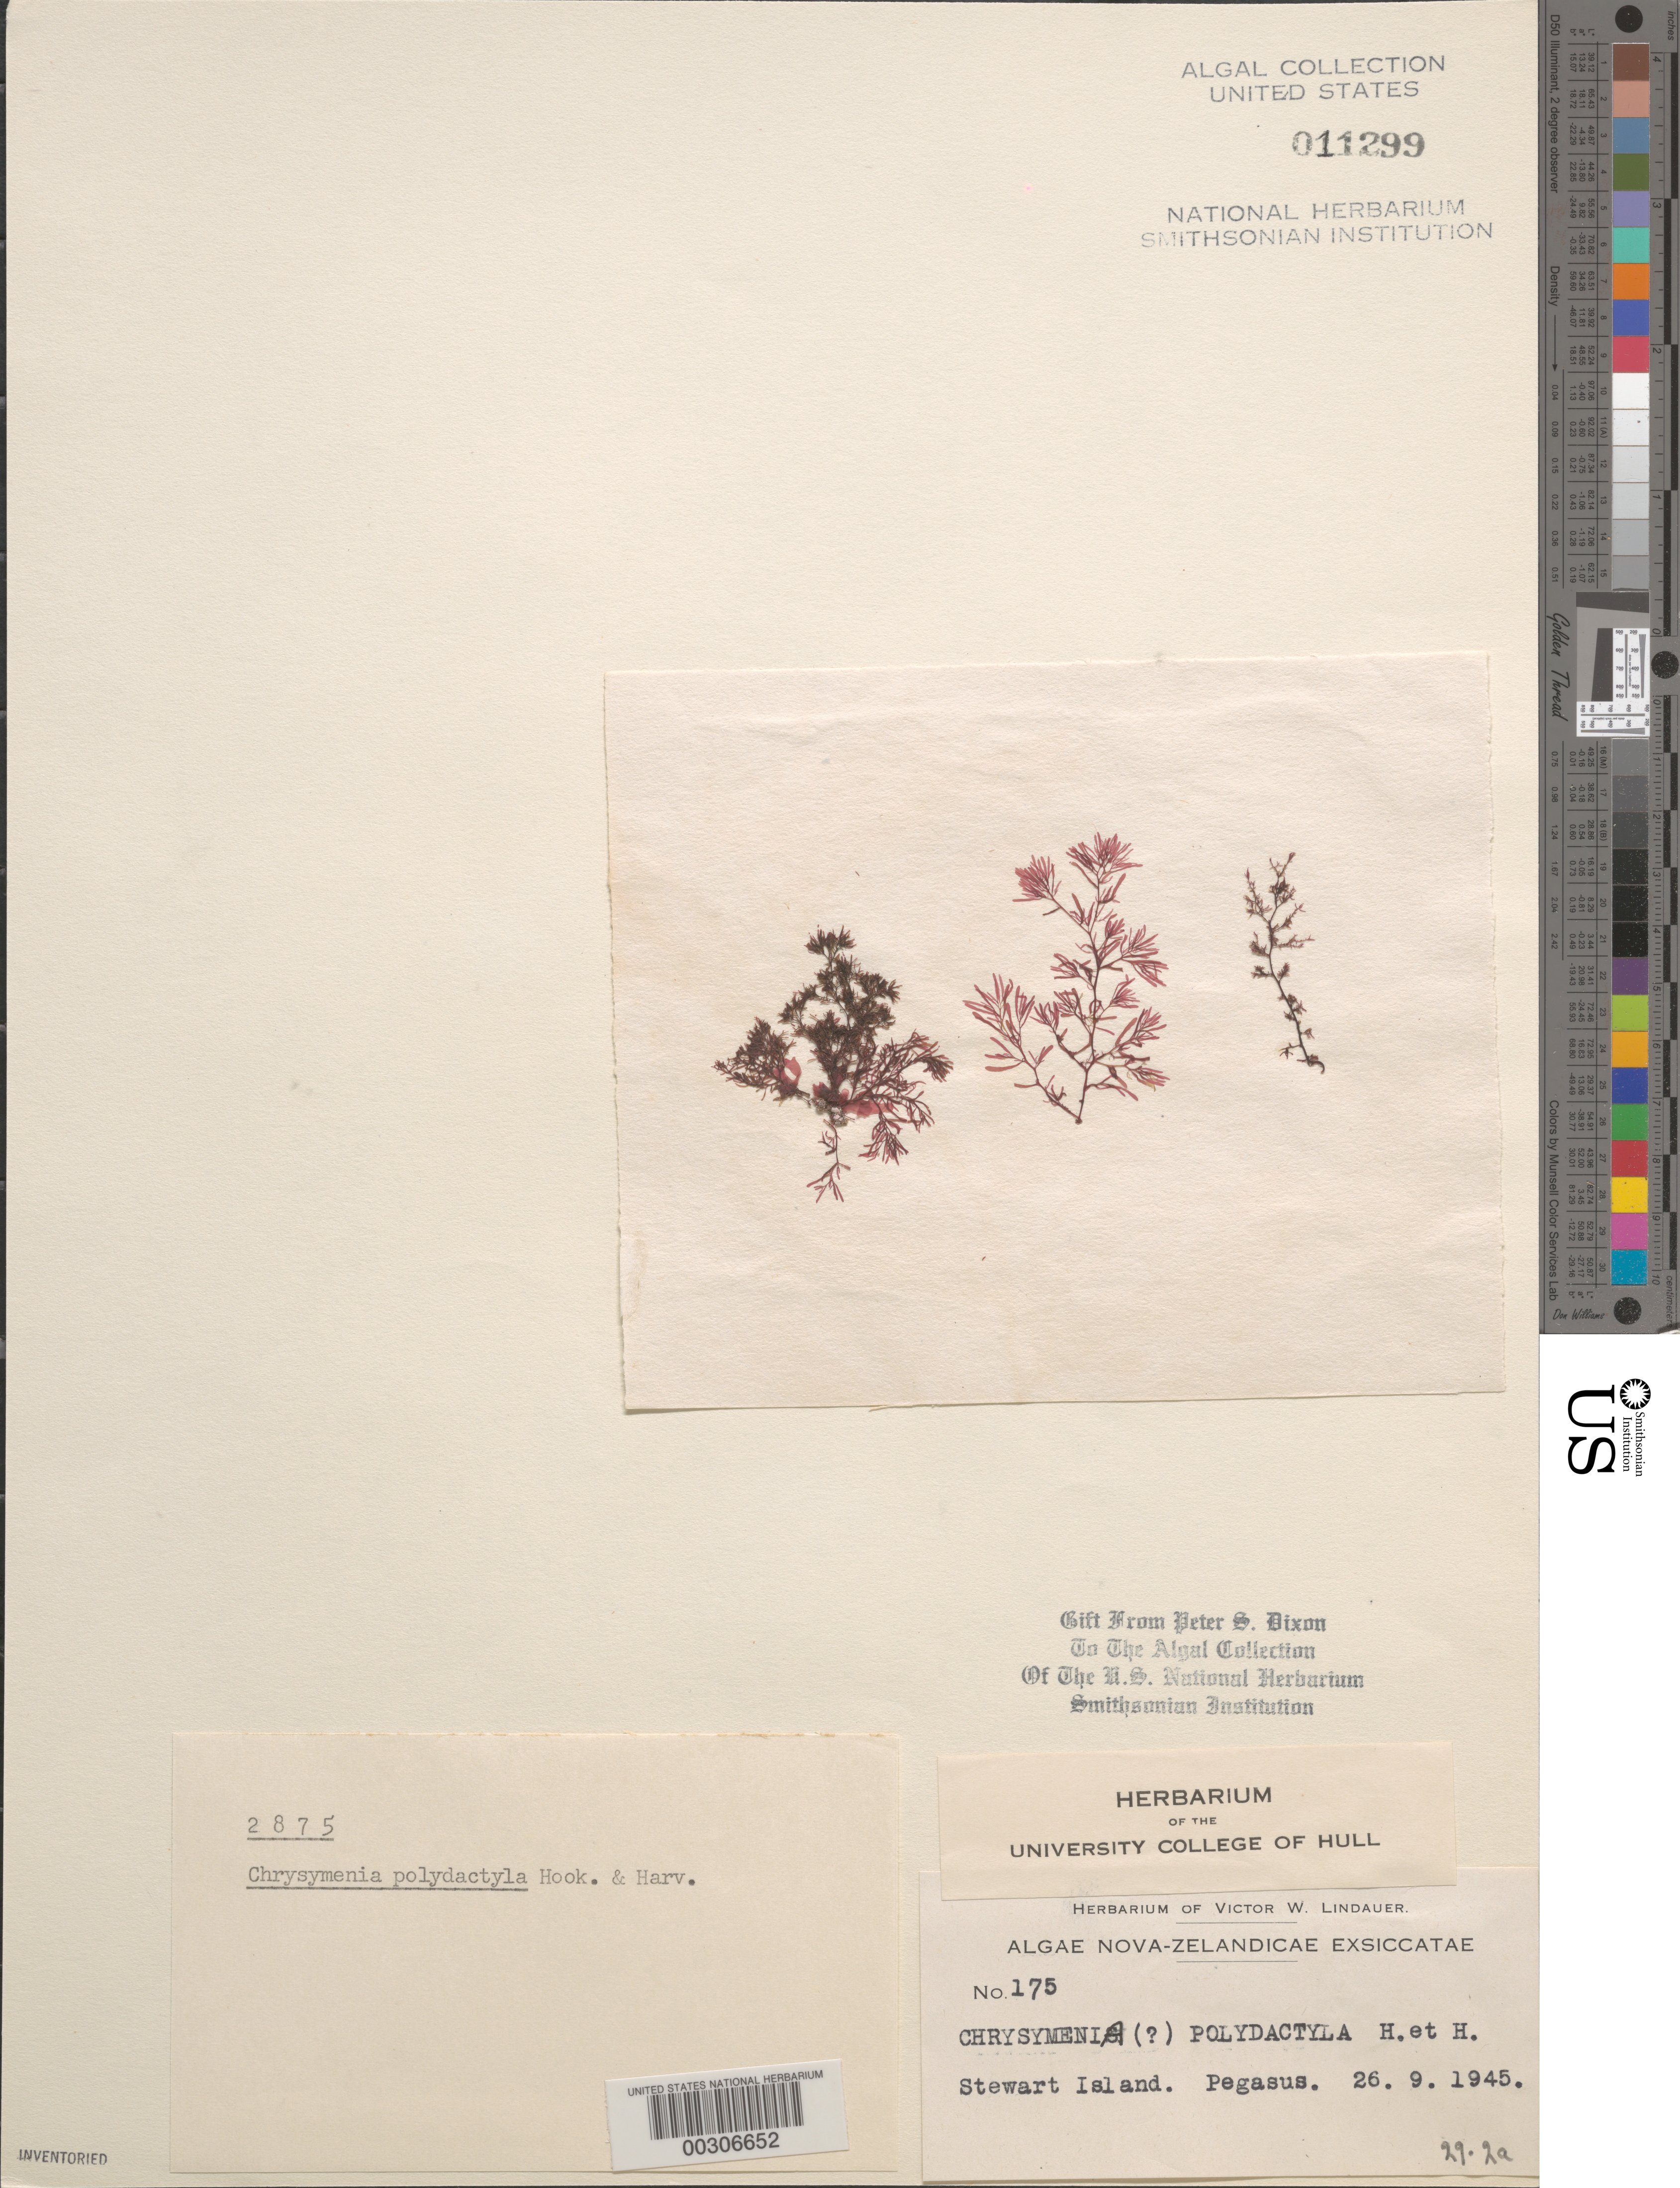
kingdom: Plantae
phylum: Rhodophyta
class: Florideophyceae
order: Rhodymeniales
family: Rhodymeniaceae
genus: Chrysymenia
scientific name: Chrysymenia polydactyla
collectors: V. Lindauer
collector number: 175 & PSD 2875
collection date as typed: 26 Sep 1945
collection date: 1945-09-26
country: New Zealand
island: Stewart Island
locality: Pegasus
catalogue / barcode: US 11299